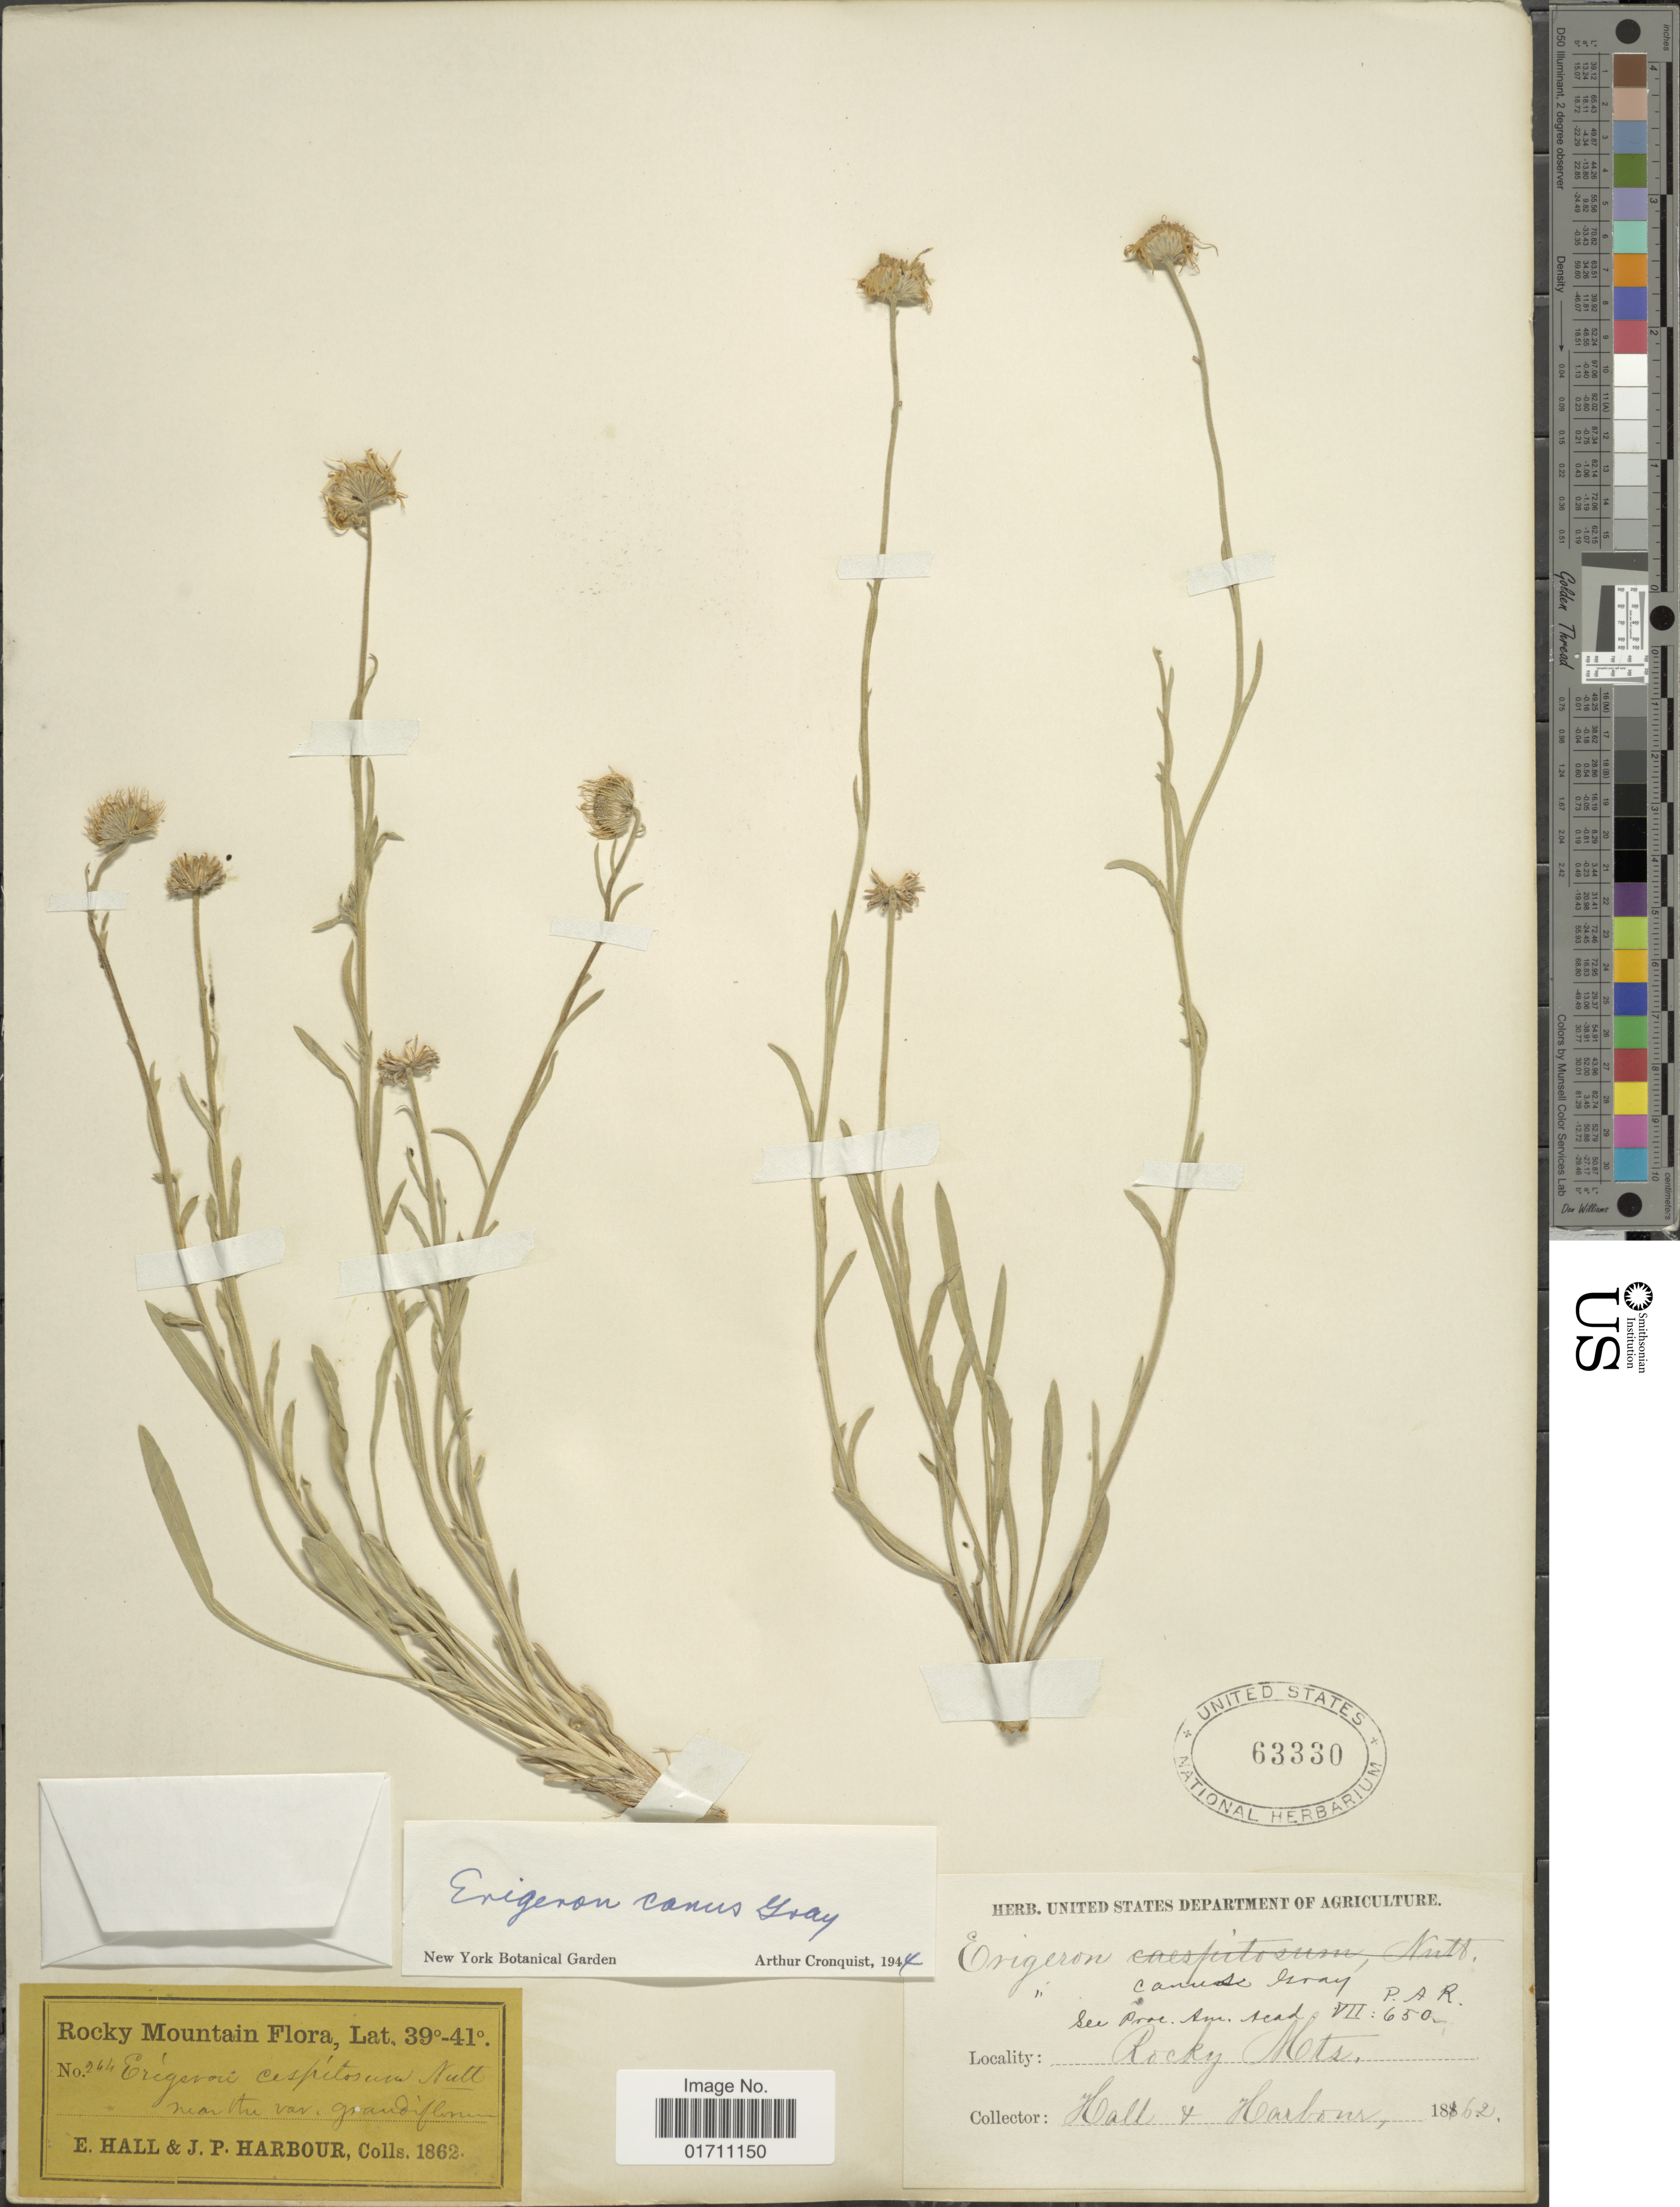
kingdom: Plantae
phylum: Tracheophyta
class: Magnoliopsida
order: Asterales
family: Asteraceae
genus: Erigeron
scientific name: Erigeron canus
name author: A. Gray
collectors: E. Hall & J. Harbour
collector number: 264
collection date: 1862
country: United States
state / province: Colorado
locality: Rocky Mtns., Rocky Mts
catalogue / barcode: US 63330